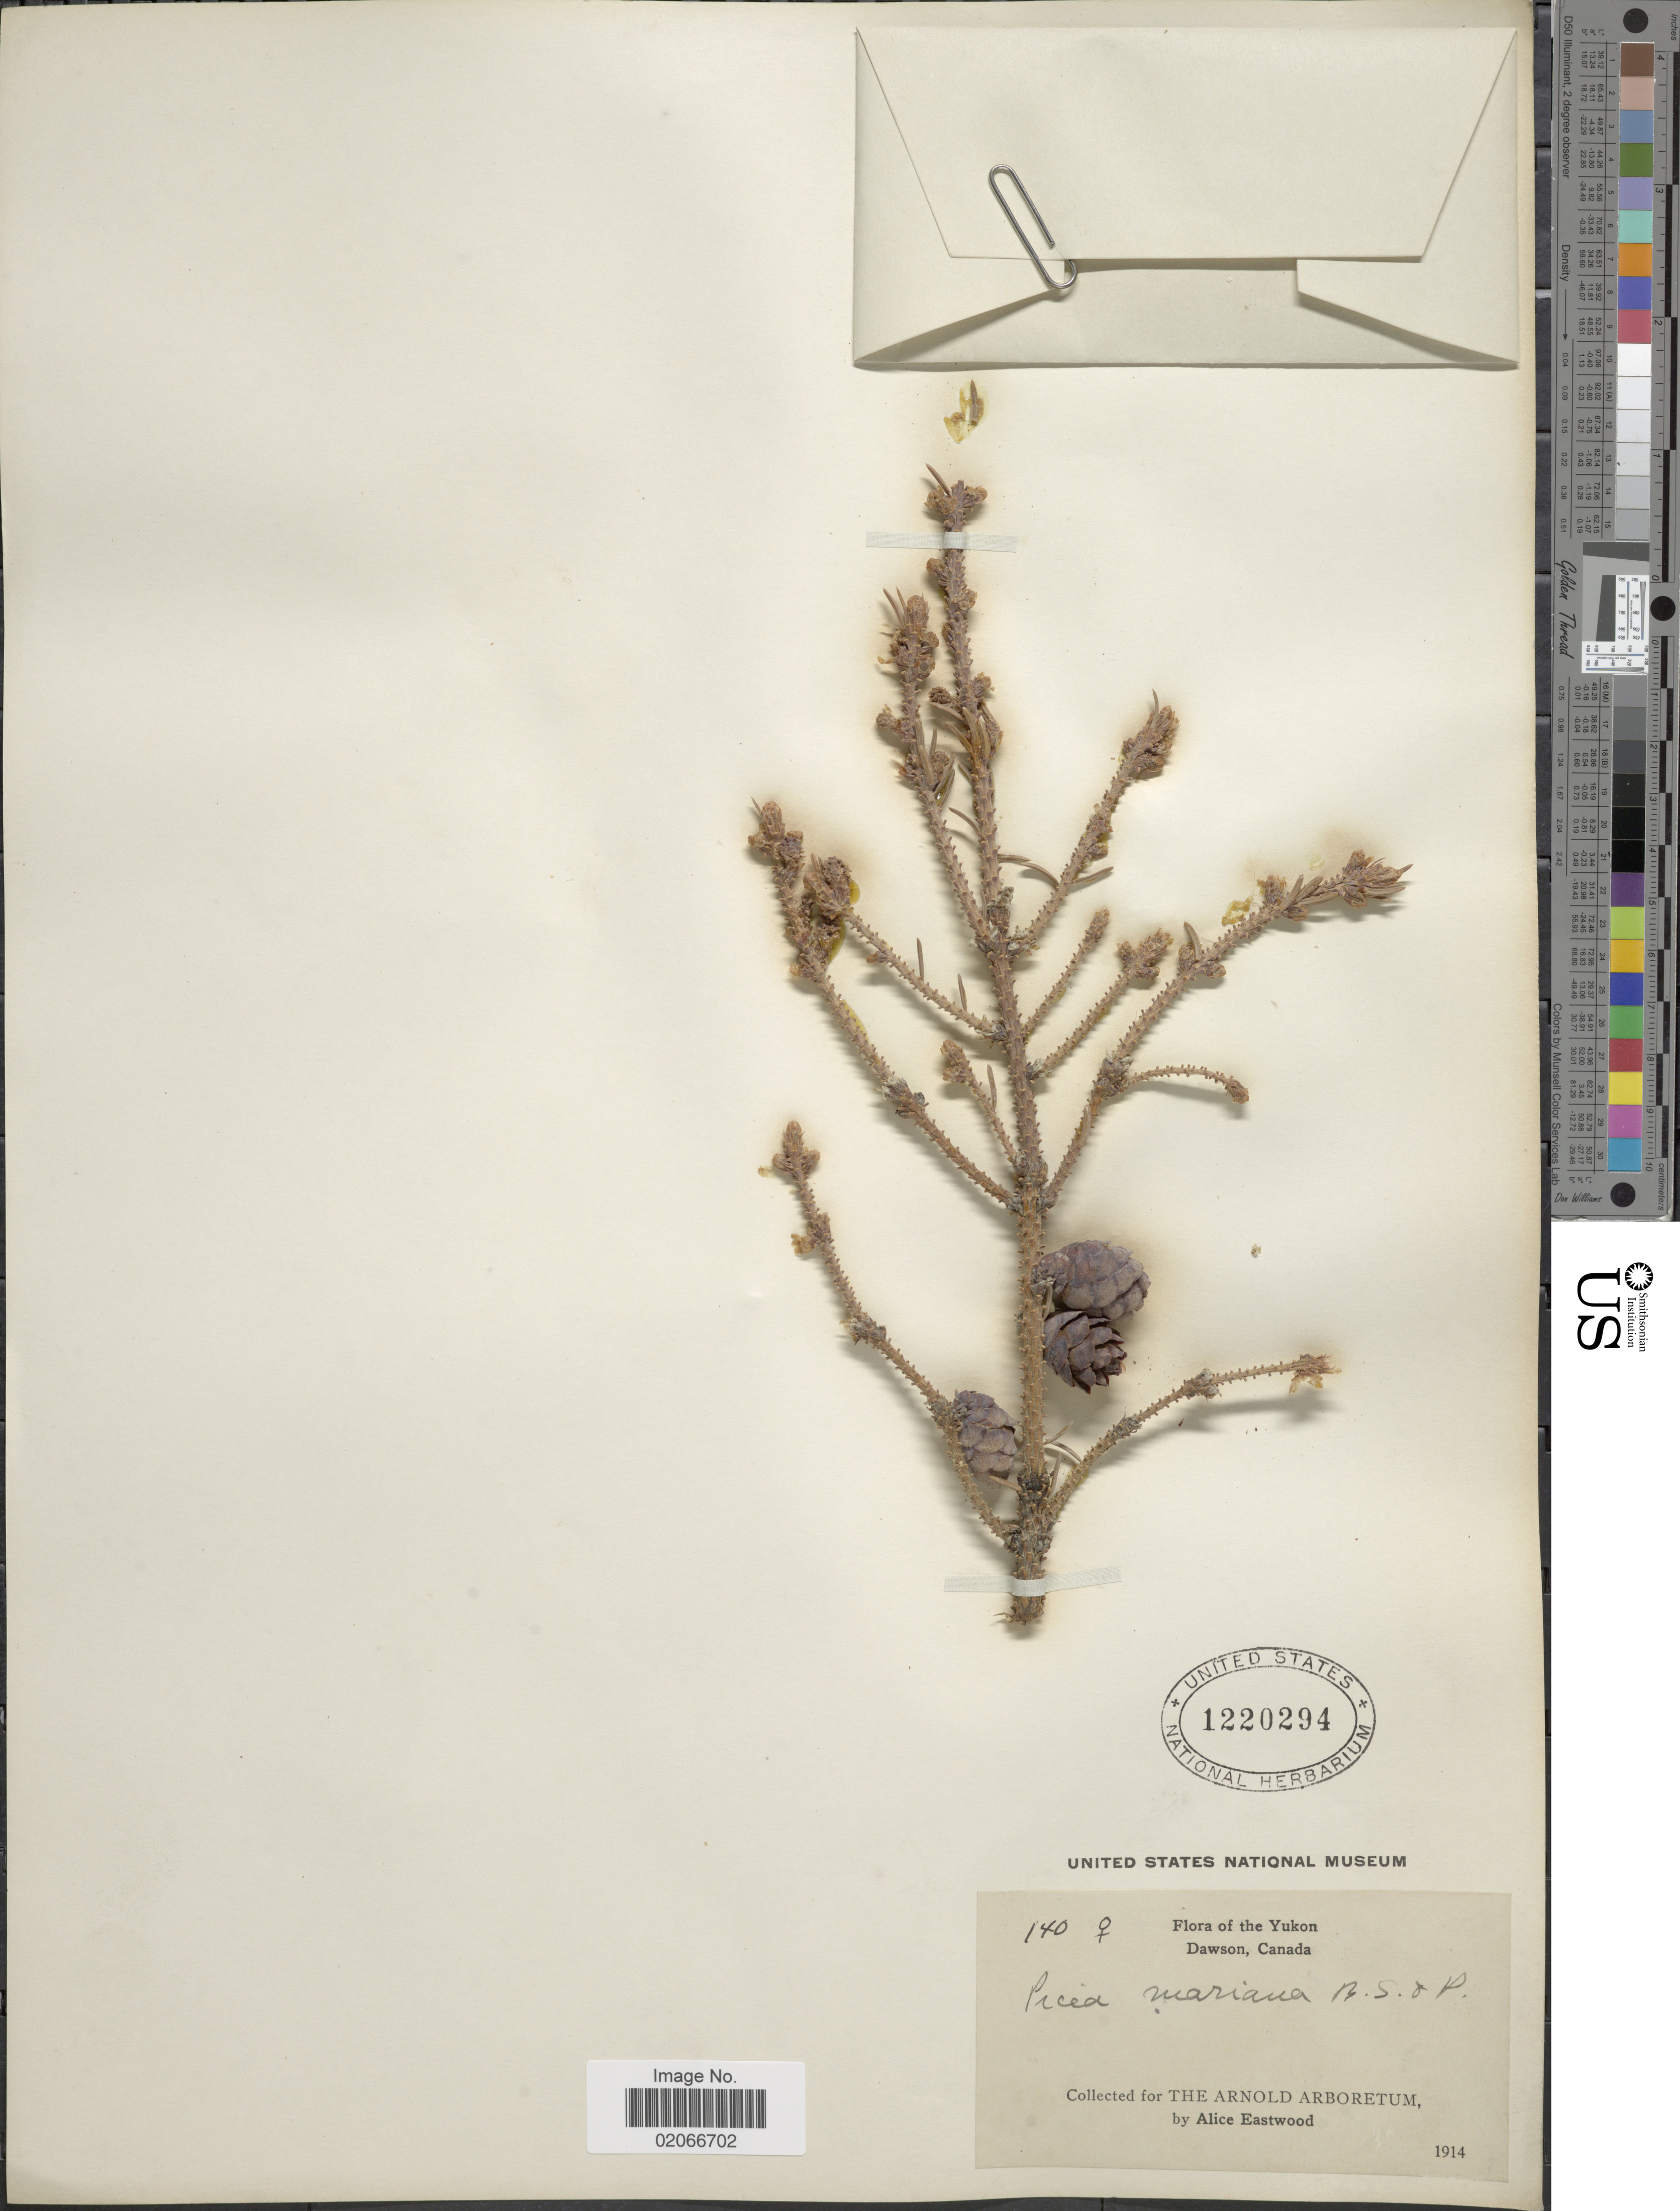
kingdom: Plantae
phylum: Tracheophyta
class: Pinopsida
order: Pinales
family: Pinaceae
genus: Picea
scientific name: Picea mariana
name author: (Mill.) Britton, Stearns & Poggenb.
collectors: A. Eastwood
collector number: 140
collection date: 1914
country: Canada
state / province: Yukon Territory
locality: Yukon, Dawson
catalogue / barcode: US 1220294